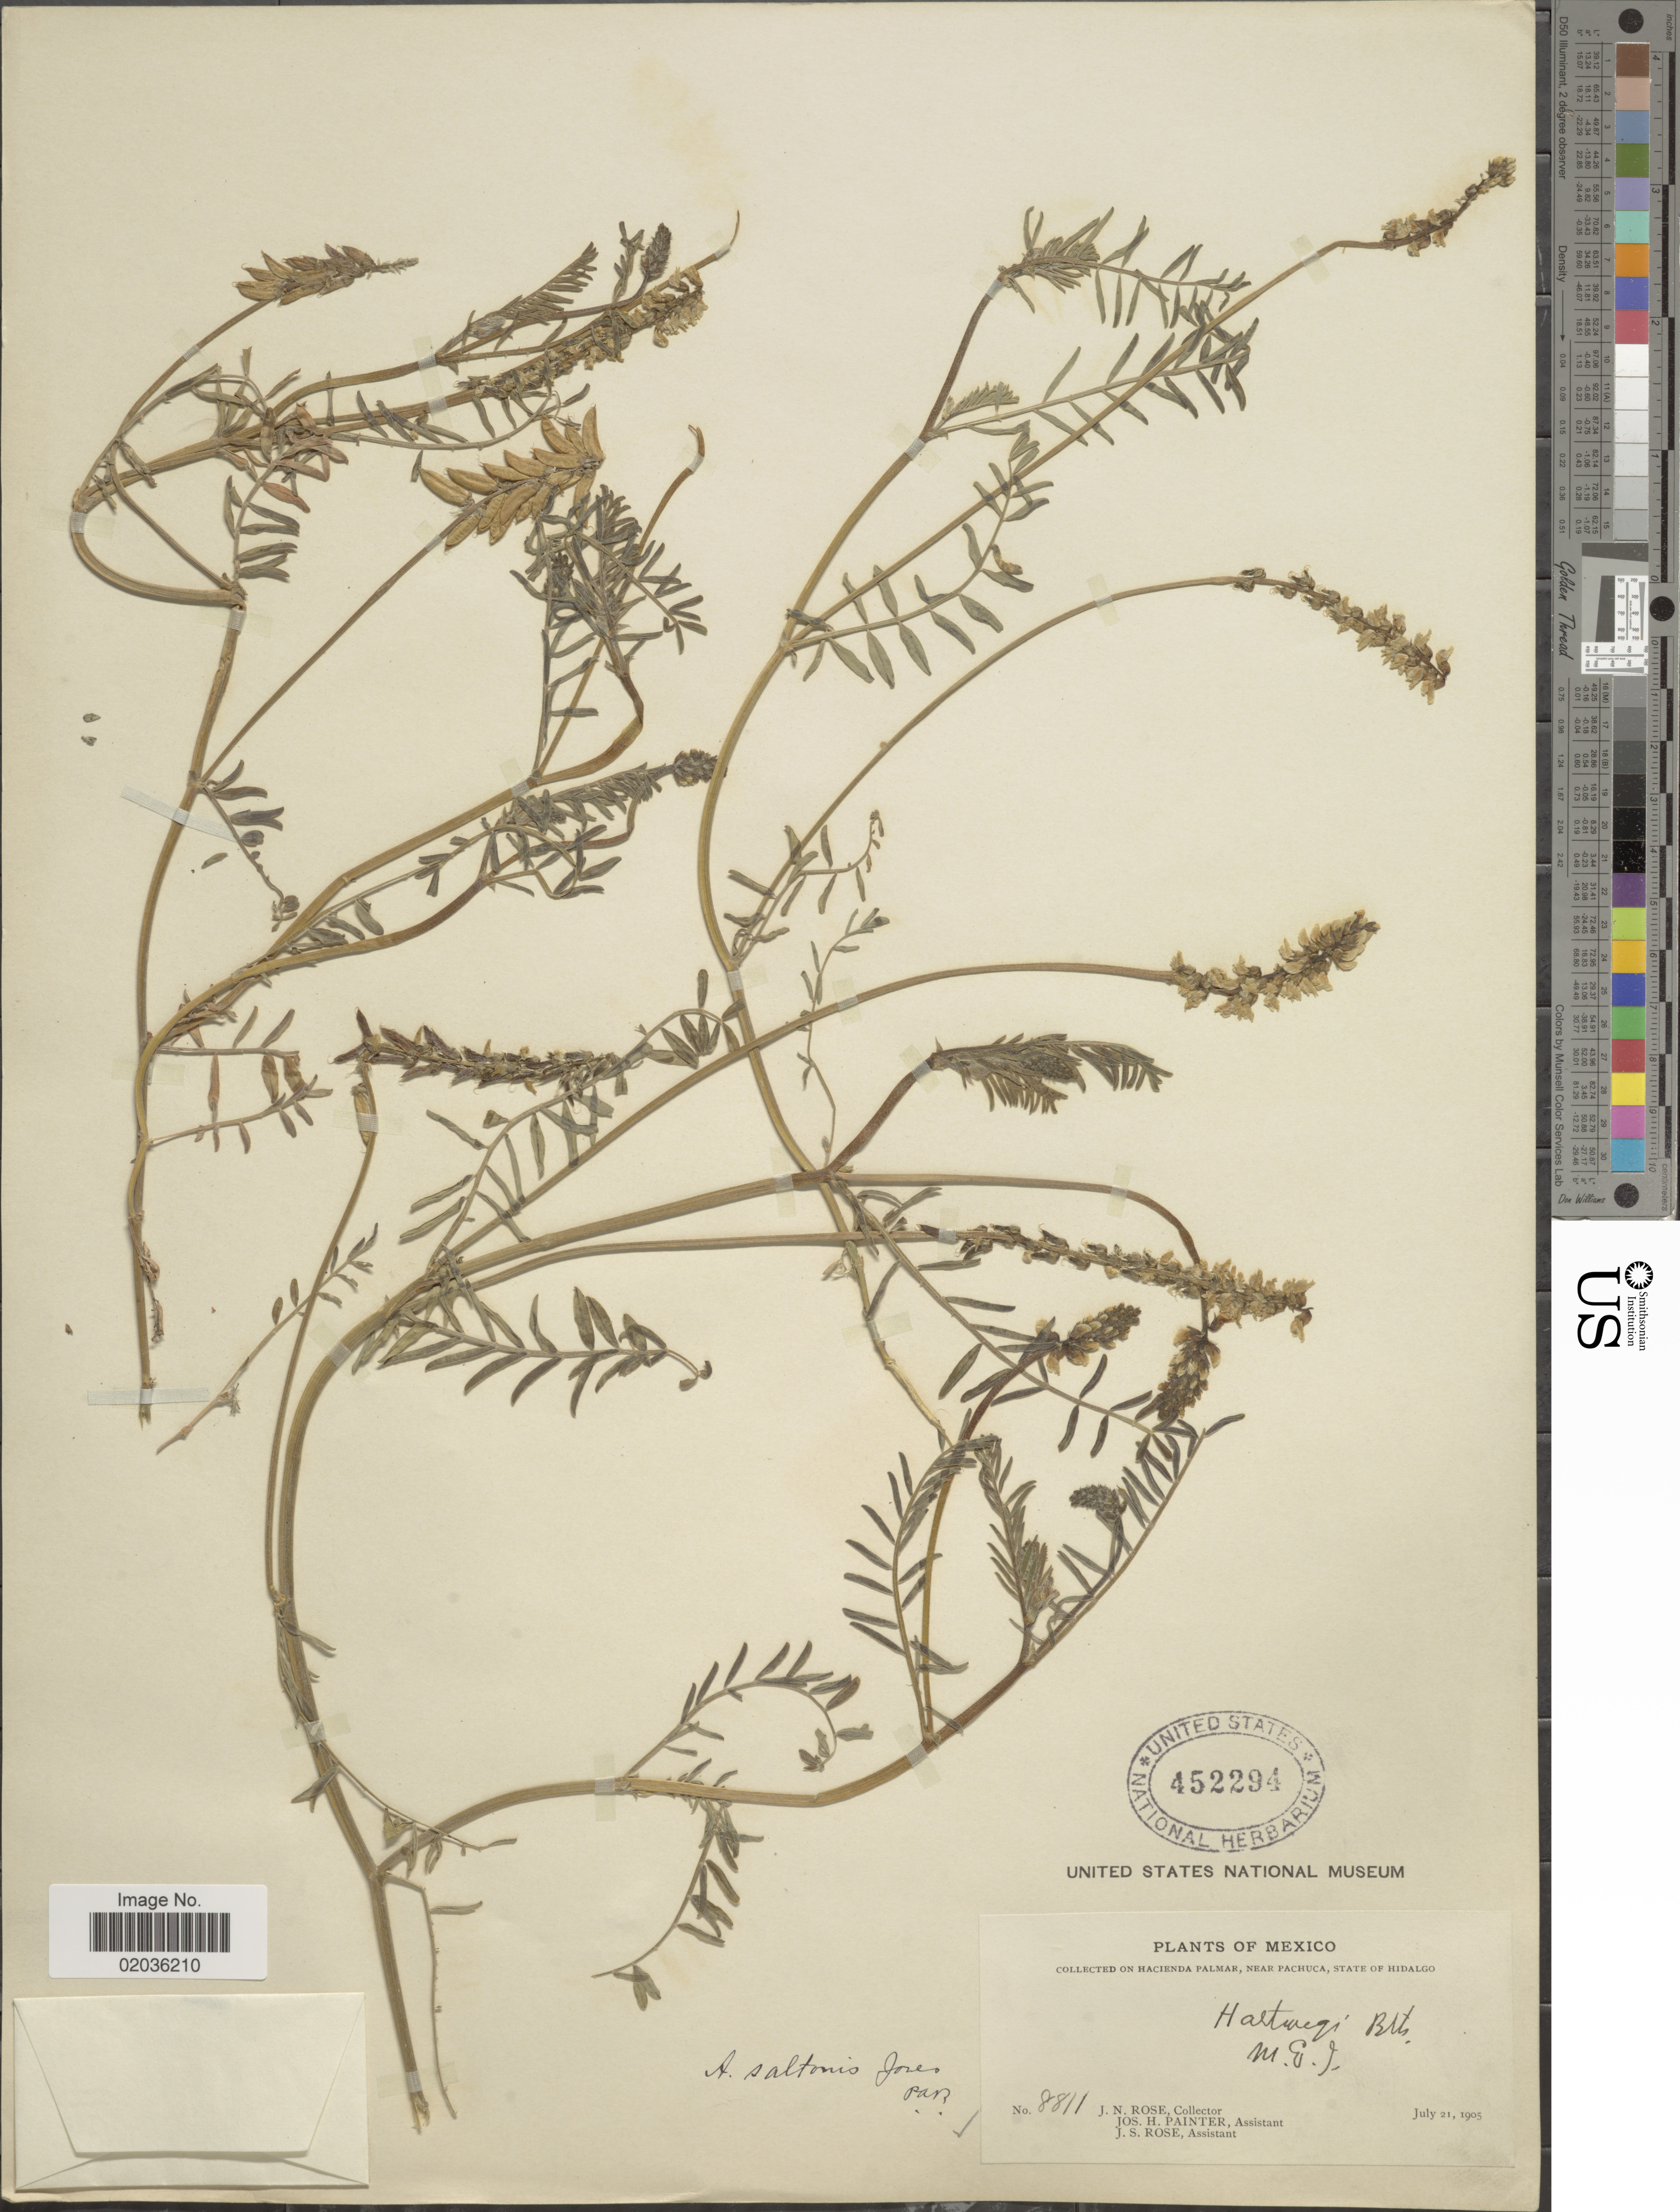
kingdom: Plantae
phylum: Tracheophyta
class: Magnoliopsida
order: Fabales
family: Fabaceae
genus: Astragalus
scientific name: Astragalus micranthus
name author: Desv.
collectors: J. N. Rose, J. H. Painter & J. S. Rose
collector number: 8811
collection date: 1905-07-21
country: Mexico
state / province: Hidalgo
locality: On Hacienda Palmar, near Pachuca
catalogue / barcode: US 452294